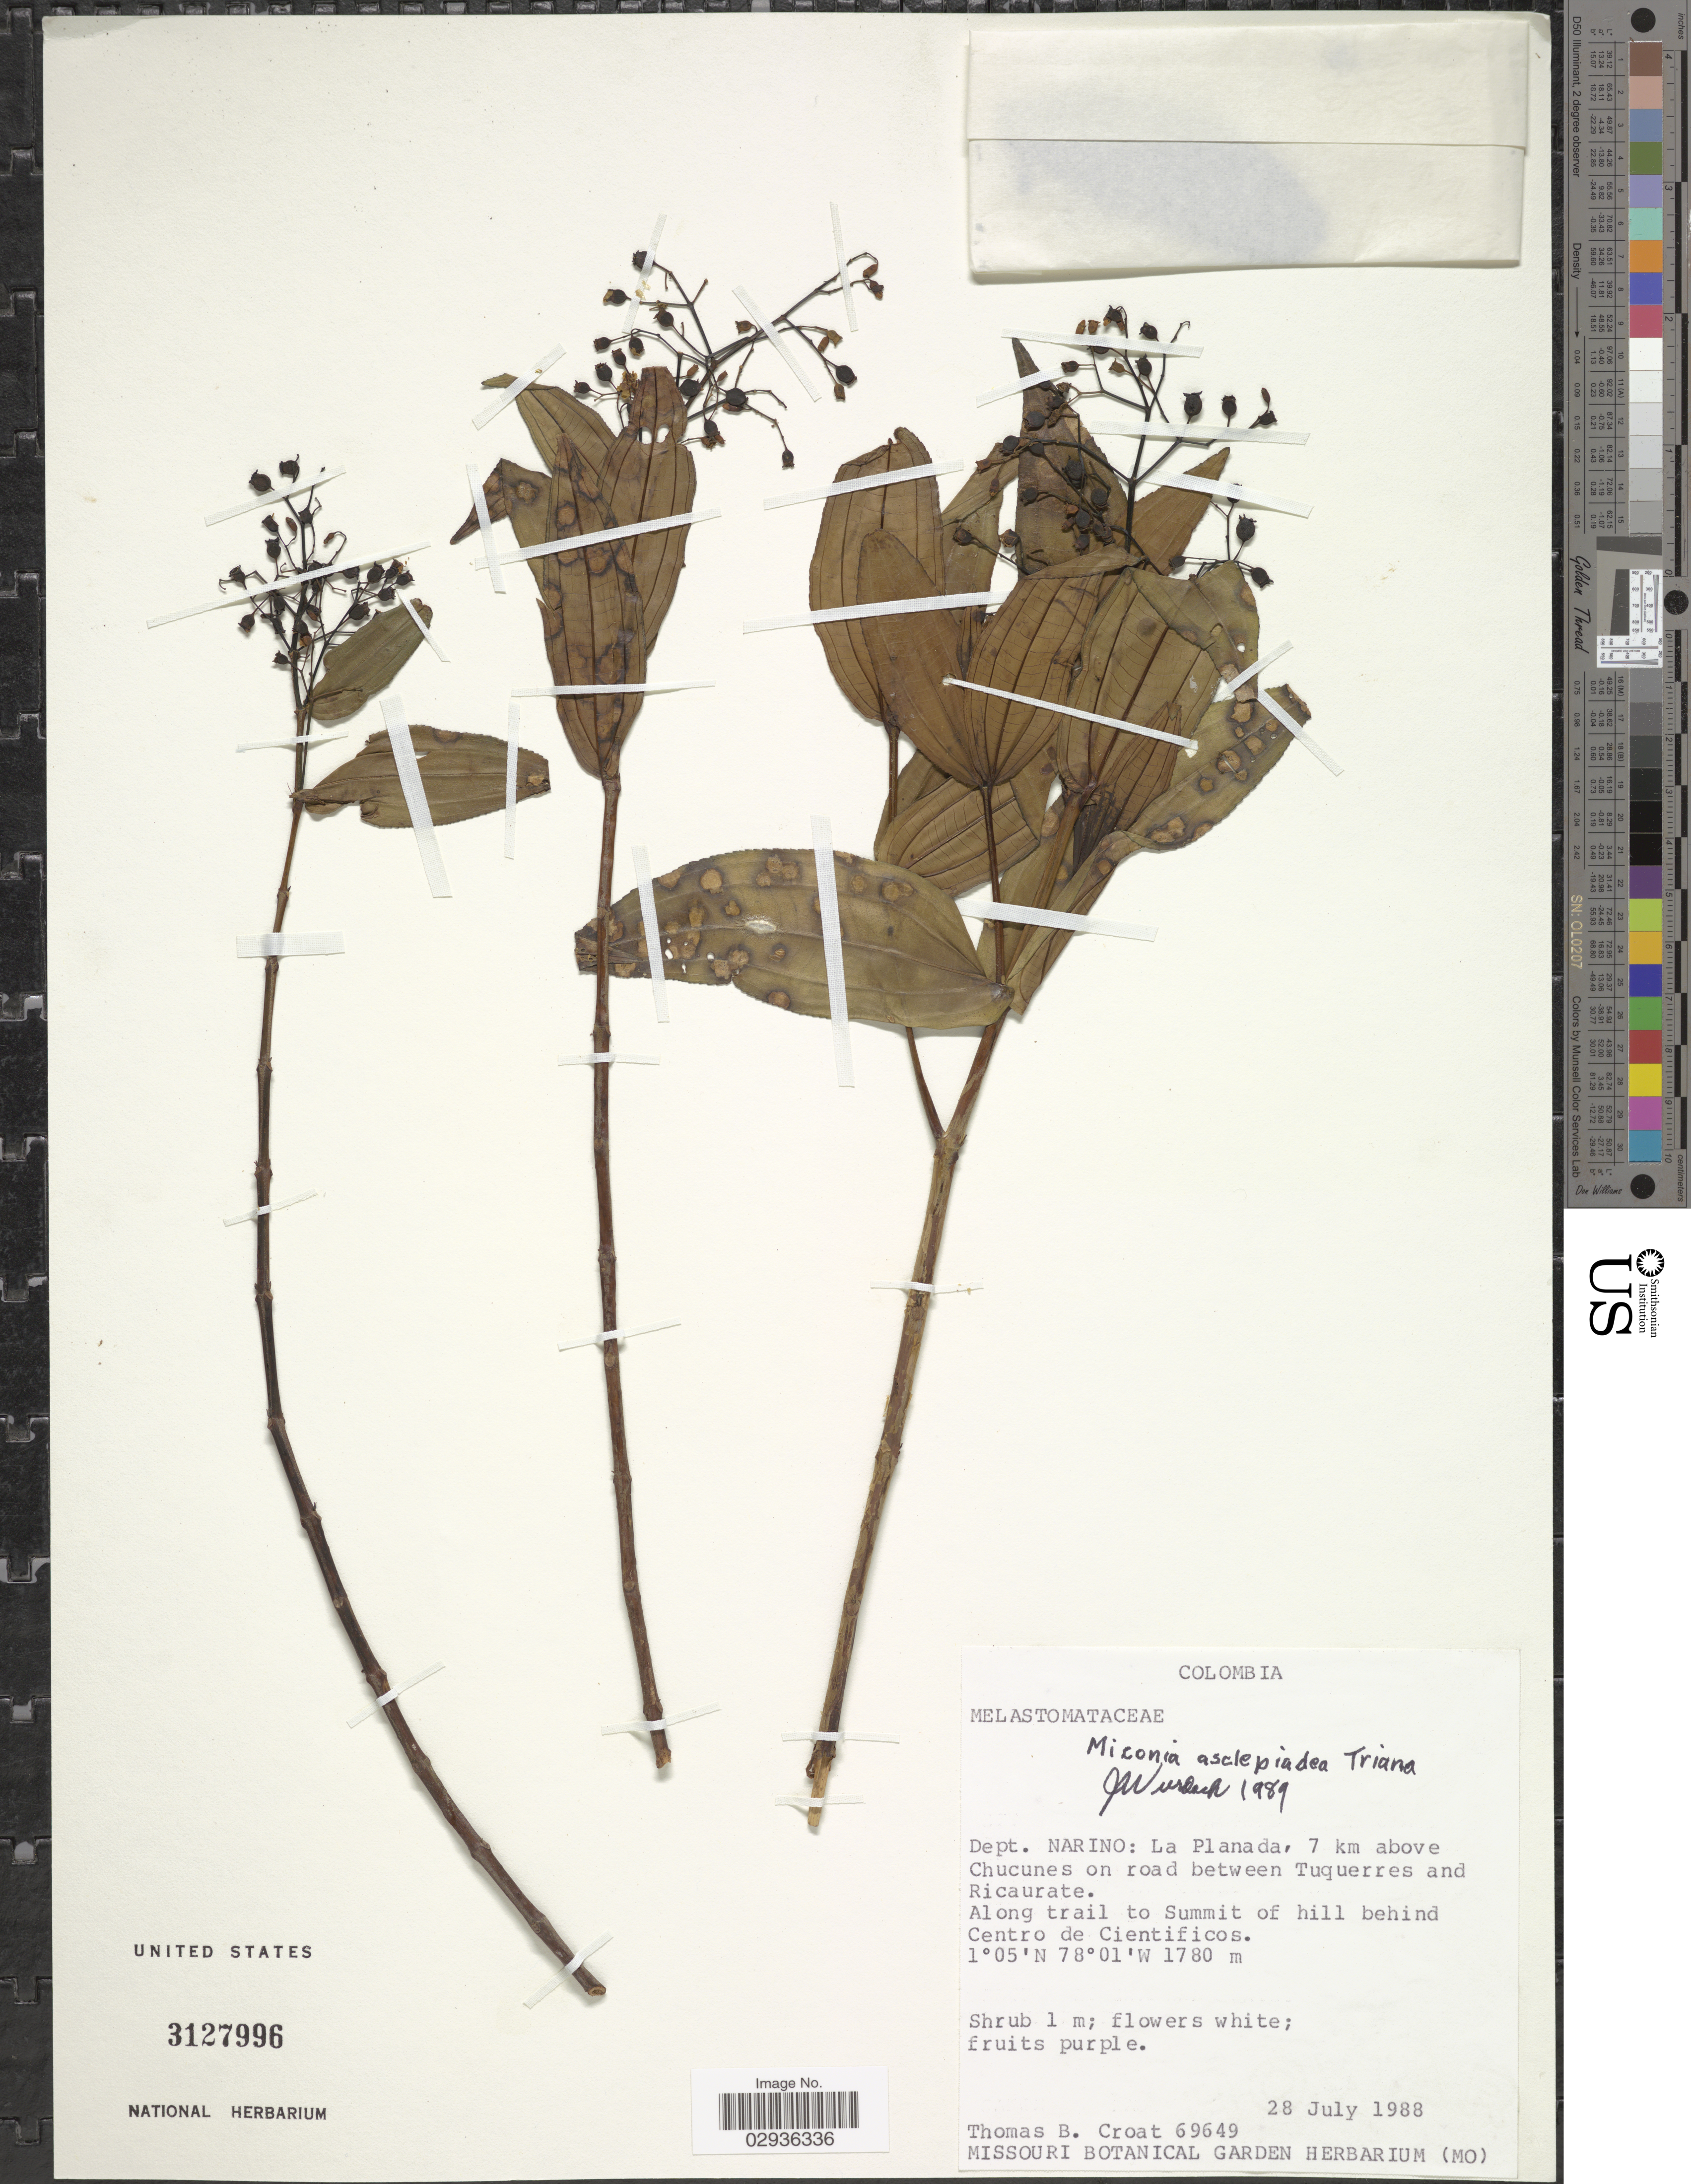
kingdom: Plantae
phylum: Tracheophyta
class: Magnoliopsida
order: Myrtales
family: Melastomataceae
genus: Miconia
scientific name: Miconia asclepiadea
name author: Triana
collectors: T. B. Croat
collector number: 69649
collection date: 1988-07-28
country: Colombia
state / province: Nariño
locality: Dept. Narino: La Planada, 7 km above Chucunes on road between Tuquerres and Ricaurate. Along trail to Summit of hill behind Centro de Cientificos.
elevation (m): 1780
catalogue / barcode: US 3127996